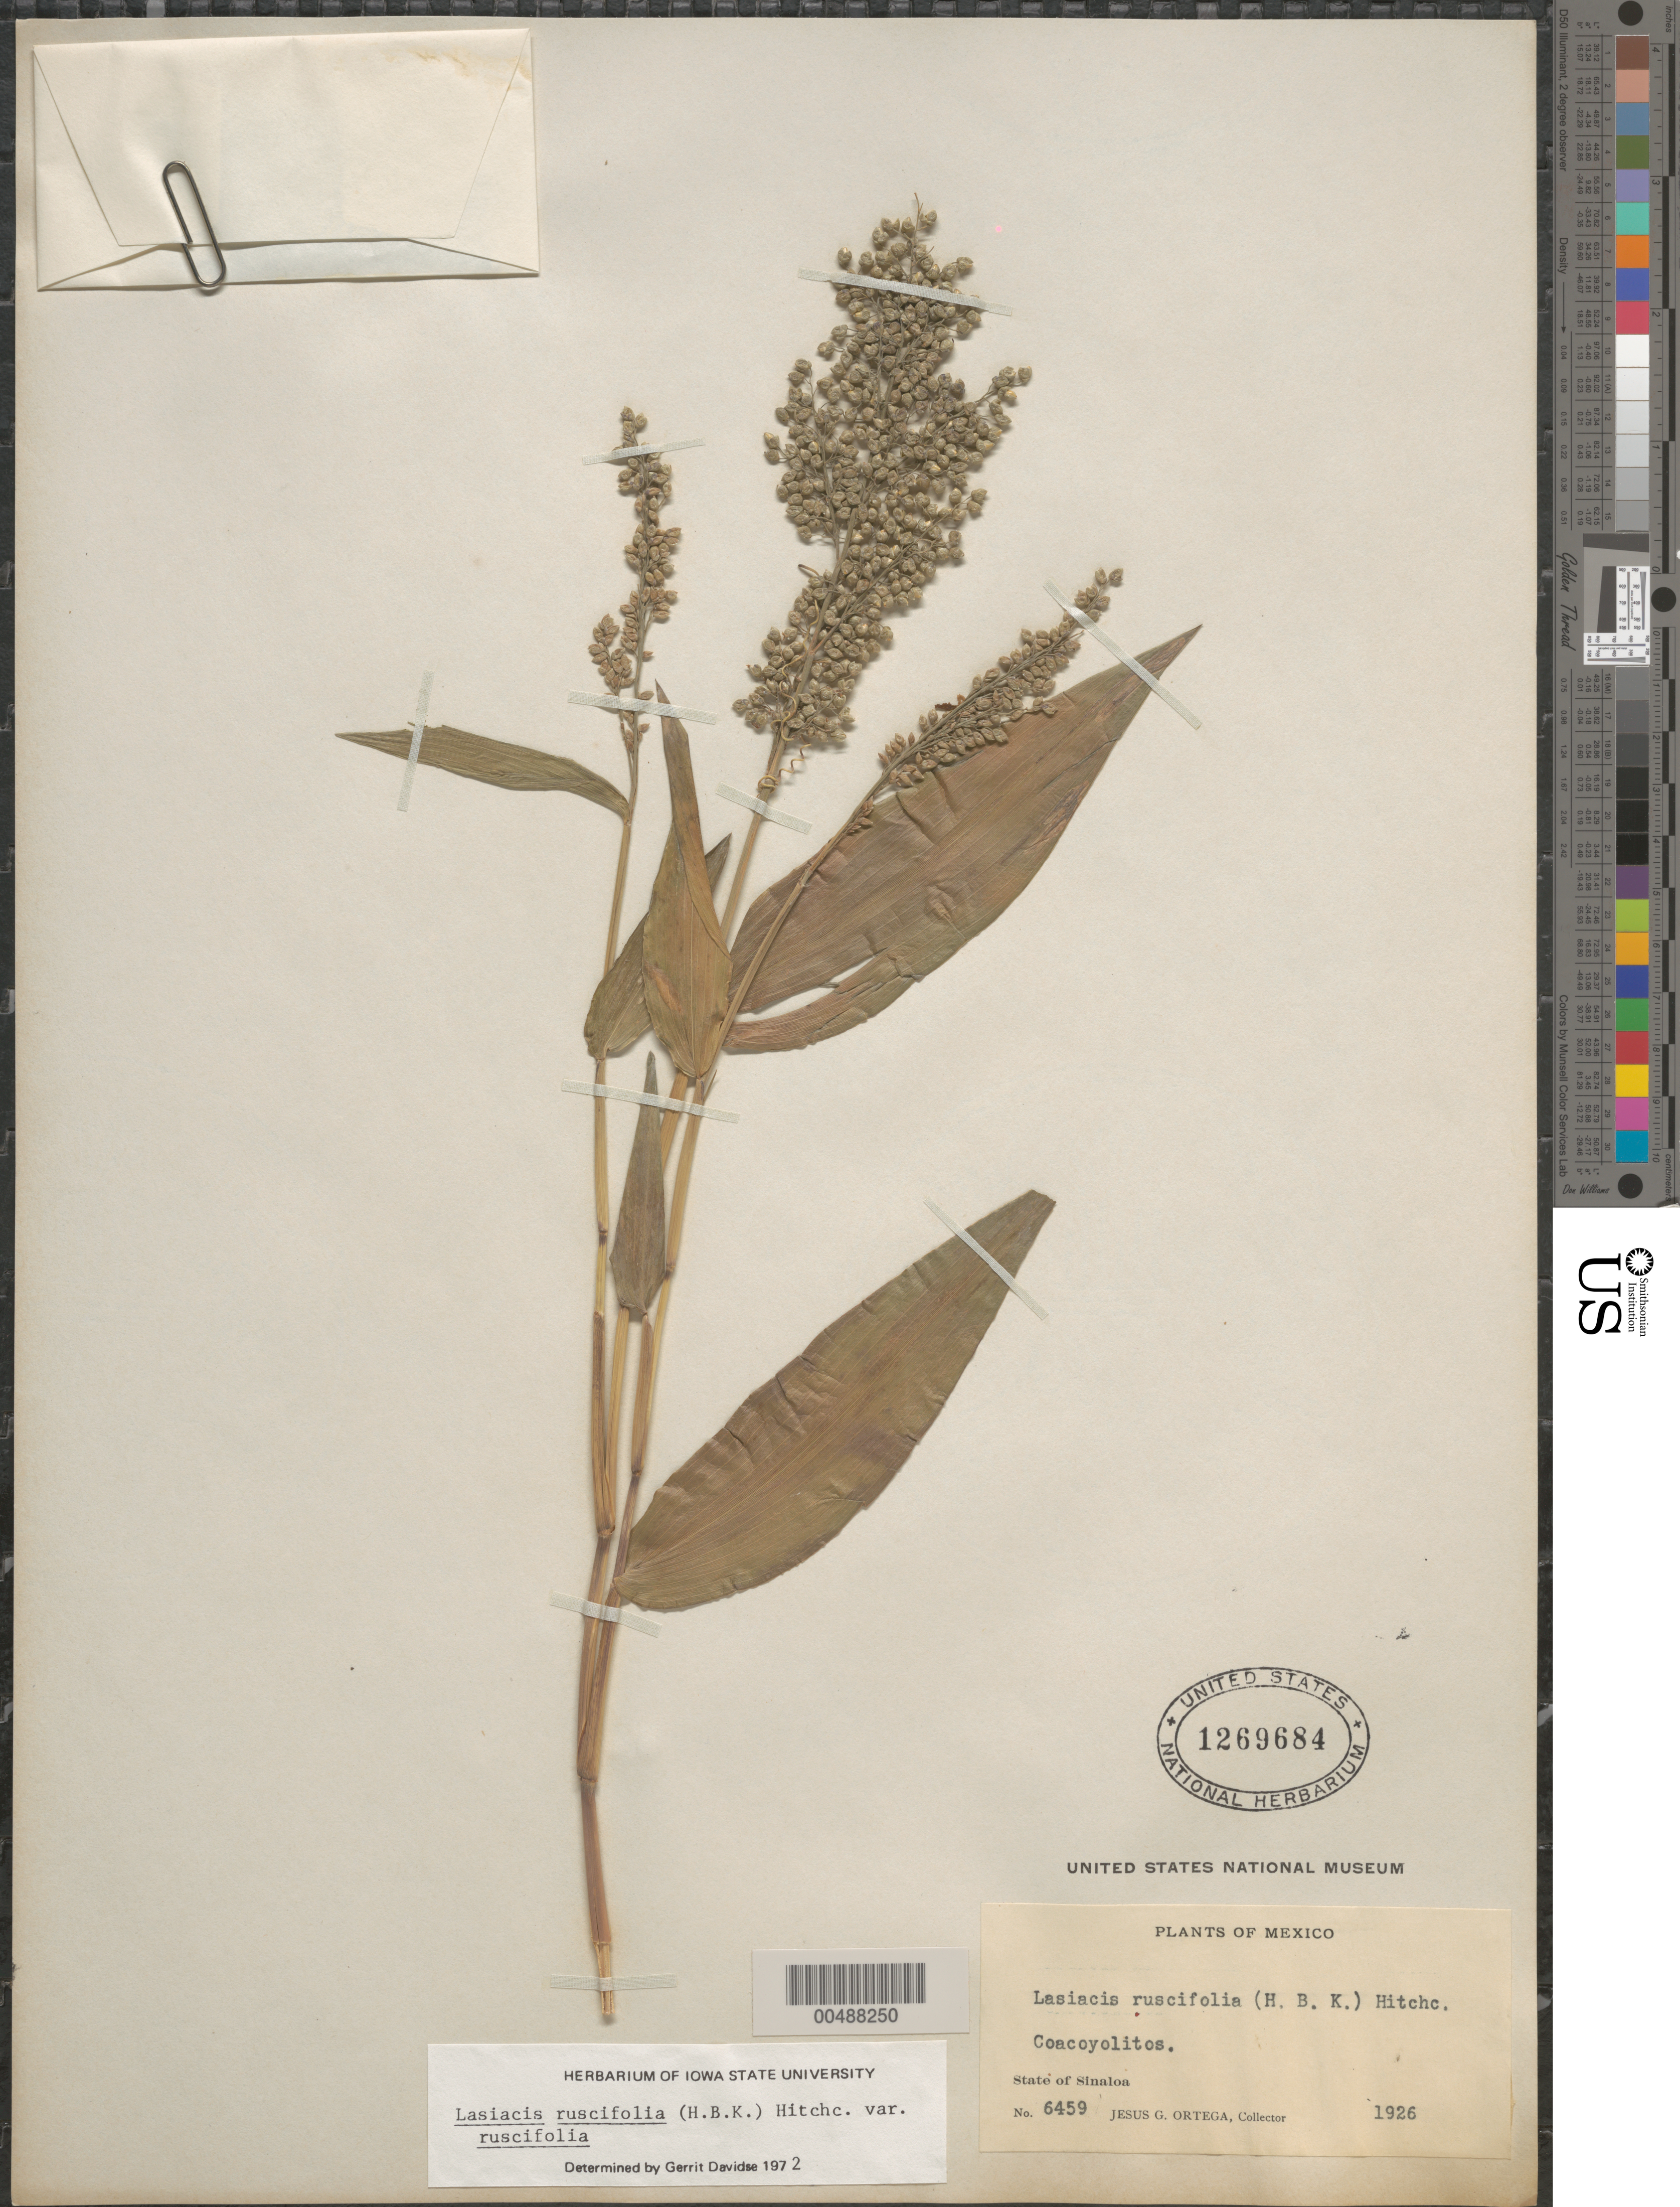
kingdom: Plantae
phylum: Tracheophyta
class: Liliopsida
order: Poales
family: Poaceae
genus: Lasiacis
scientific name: Lasiacis ruscifolia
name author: (Kunth) Hitchc.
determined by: Davidse, Gerrit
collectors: J. Ortega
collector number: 6459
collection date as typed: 1926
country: Mexico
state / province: Sinaloa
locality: Coacoyolitos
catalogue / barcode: US 1269684